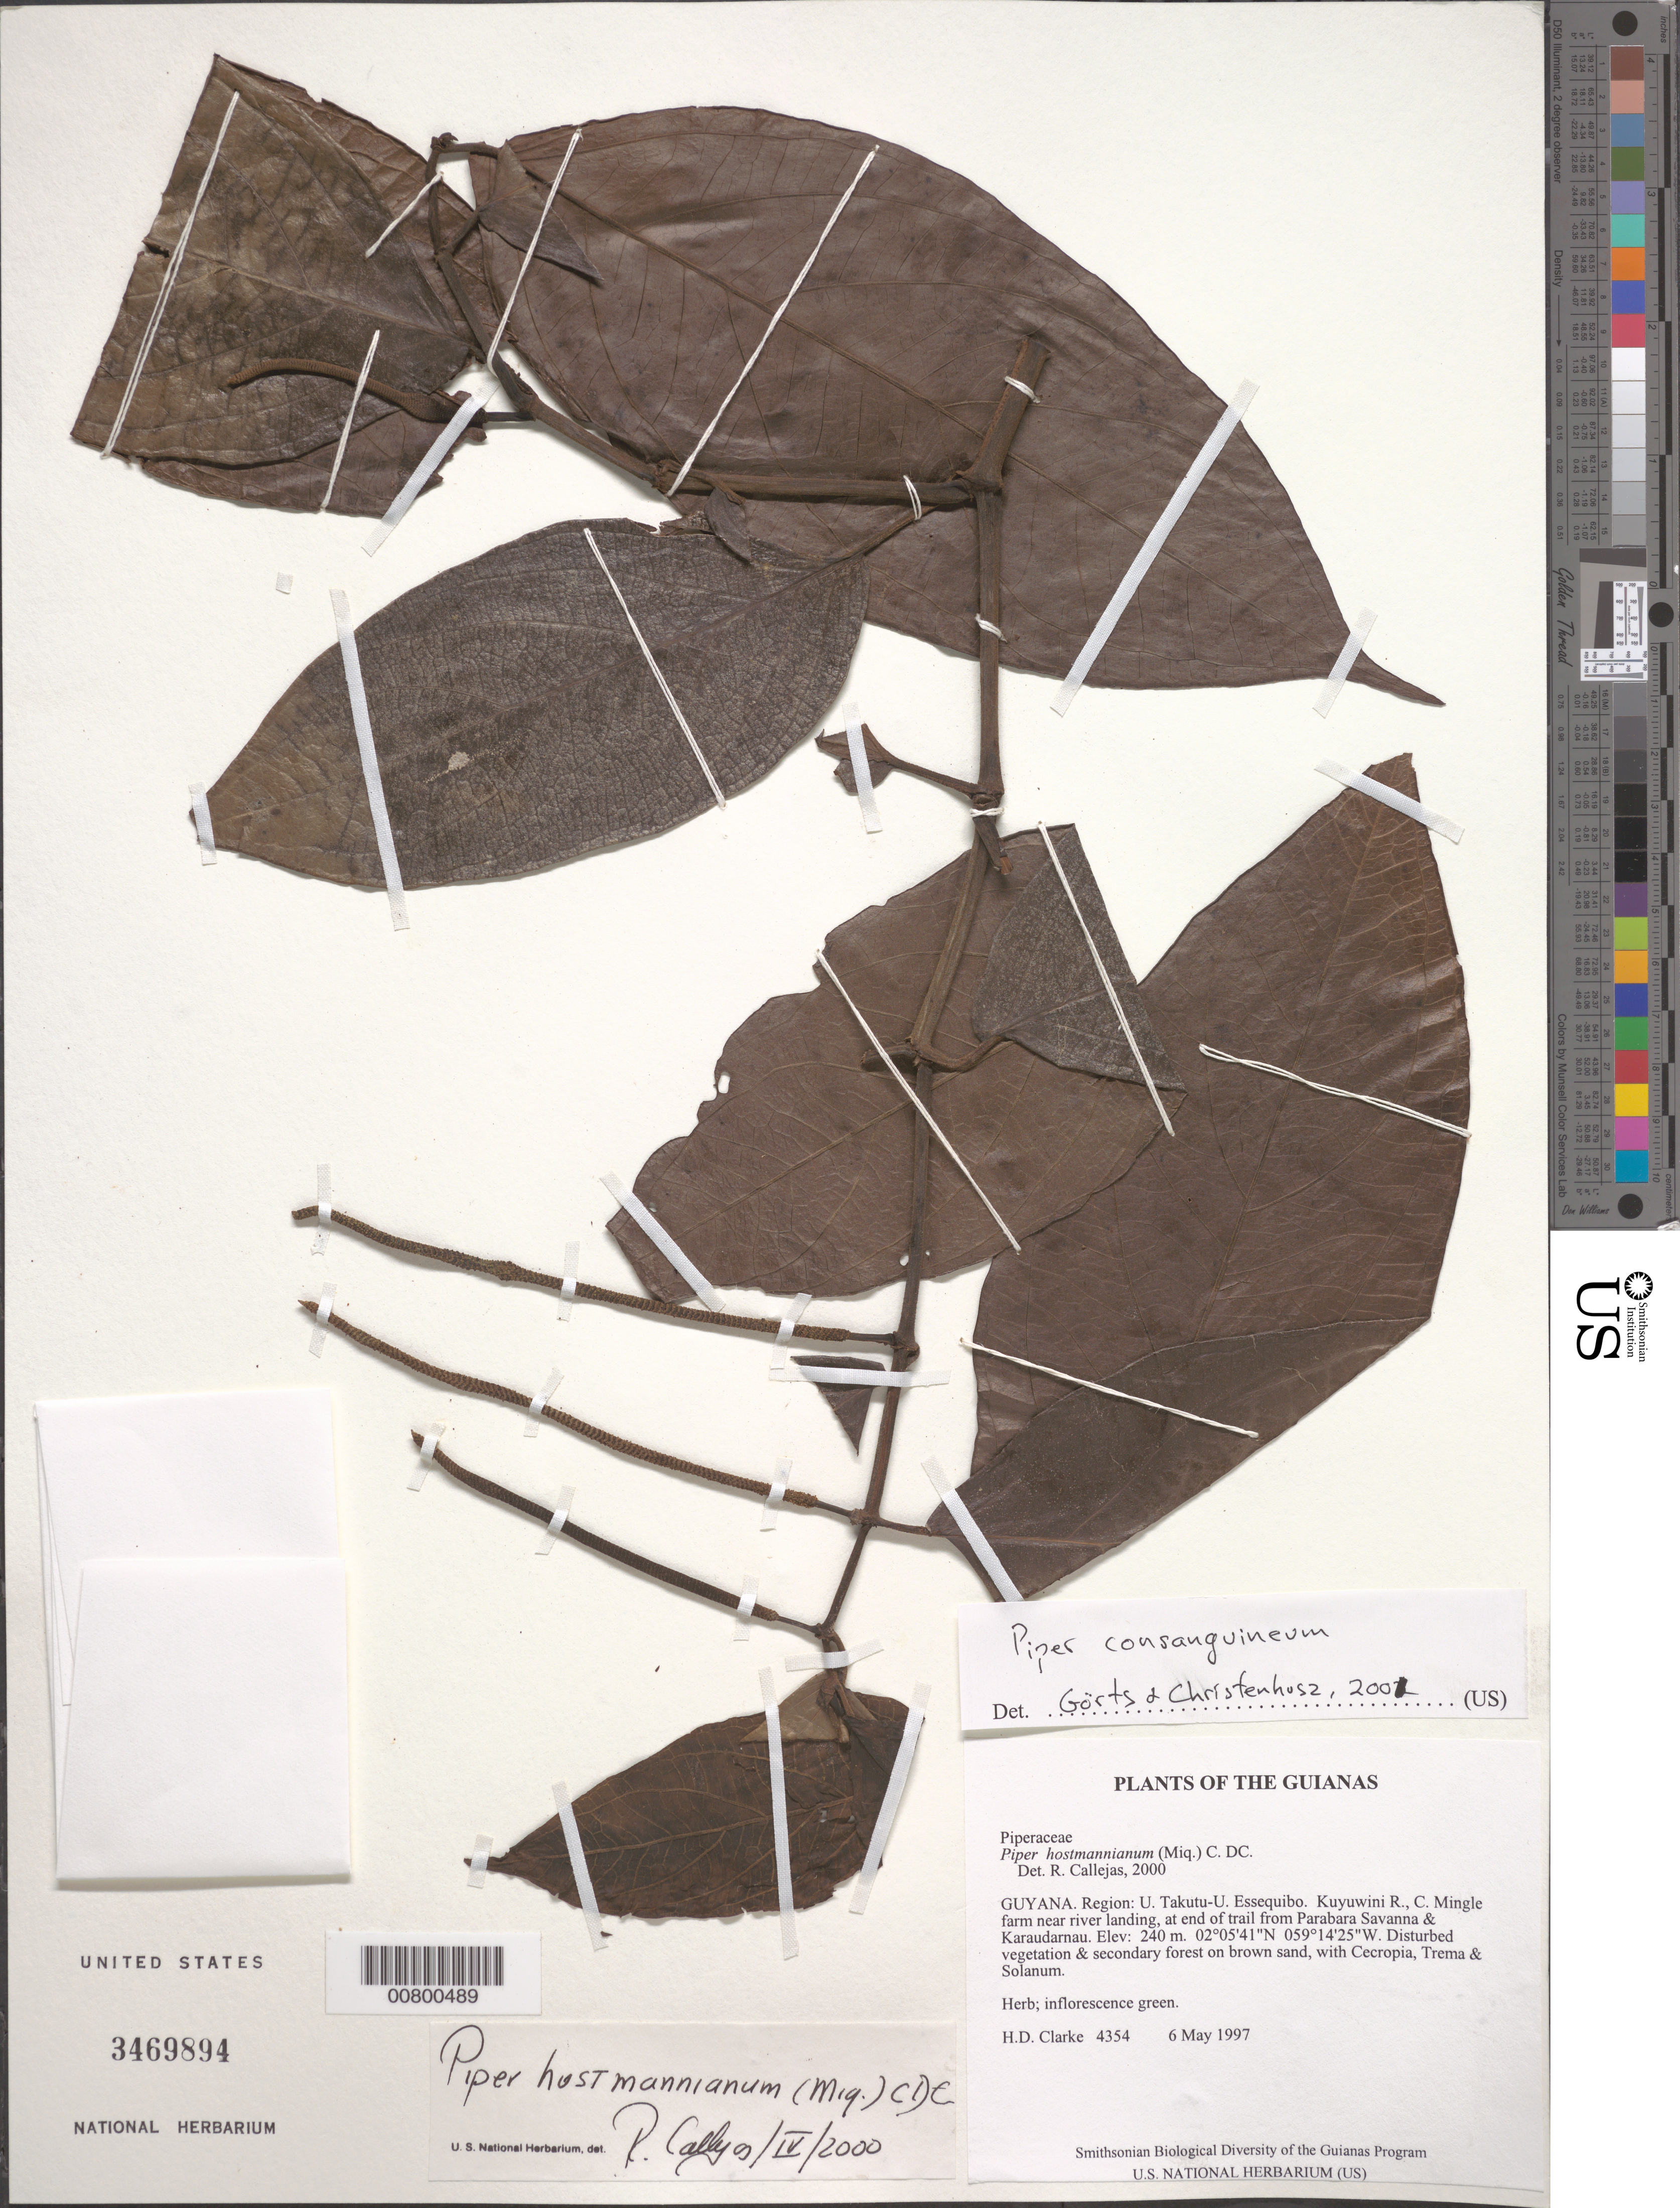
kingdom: Plantae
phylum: Tracheophyta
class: Magnoliopsida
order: Piperales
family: Piperaceae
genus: Piper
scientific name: Piper hostmannianum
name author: (Miq.) C. DC.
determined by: Jaramillo, M. Alejandra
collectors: H. D. Clarke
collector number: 4354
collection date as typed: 6 May 1997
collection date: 1997-05-06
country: Guyana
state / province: U. Takutu-U. Essequibo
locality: Kuyuwini R., C. Mingle farm near river landing, at end of trail from Parabara Savanna & Karaudarnau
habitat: Disturbed vegetation & secondary forest on brown sand, with Cecropia, Trema & Solanum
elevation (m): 240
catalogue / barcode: US 3469894